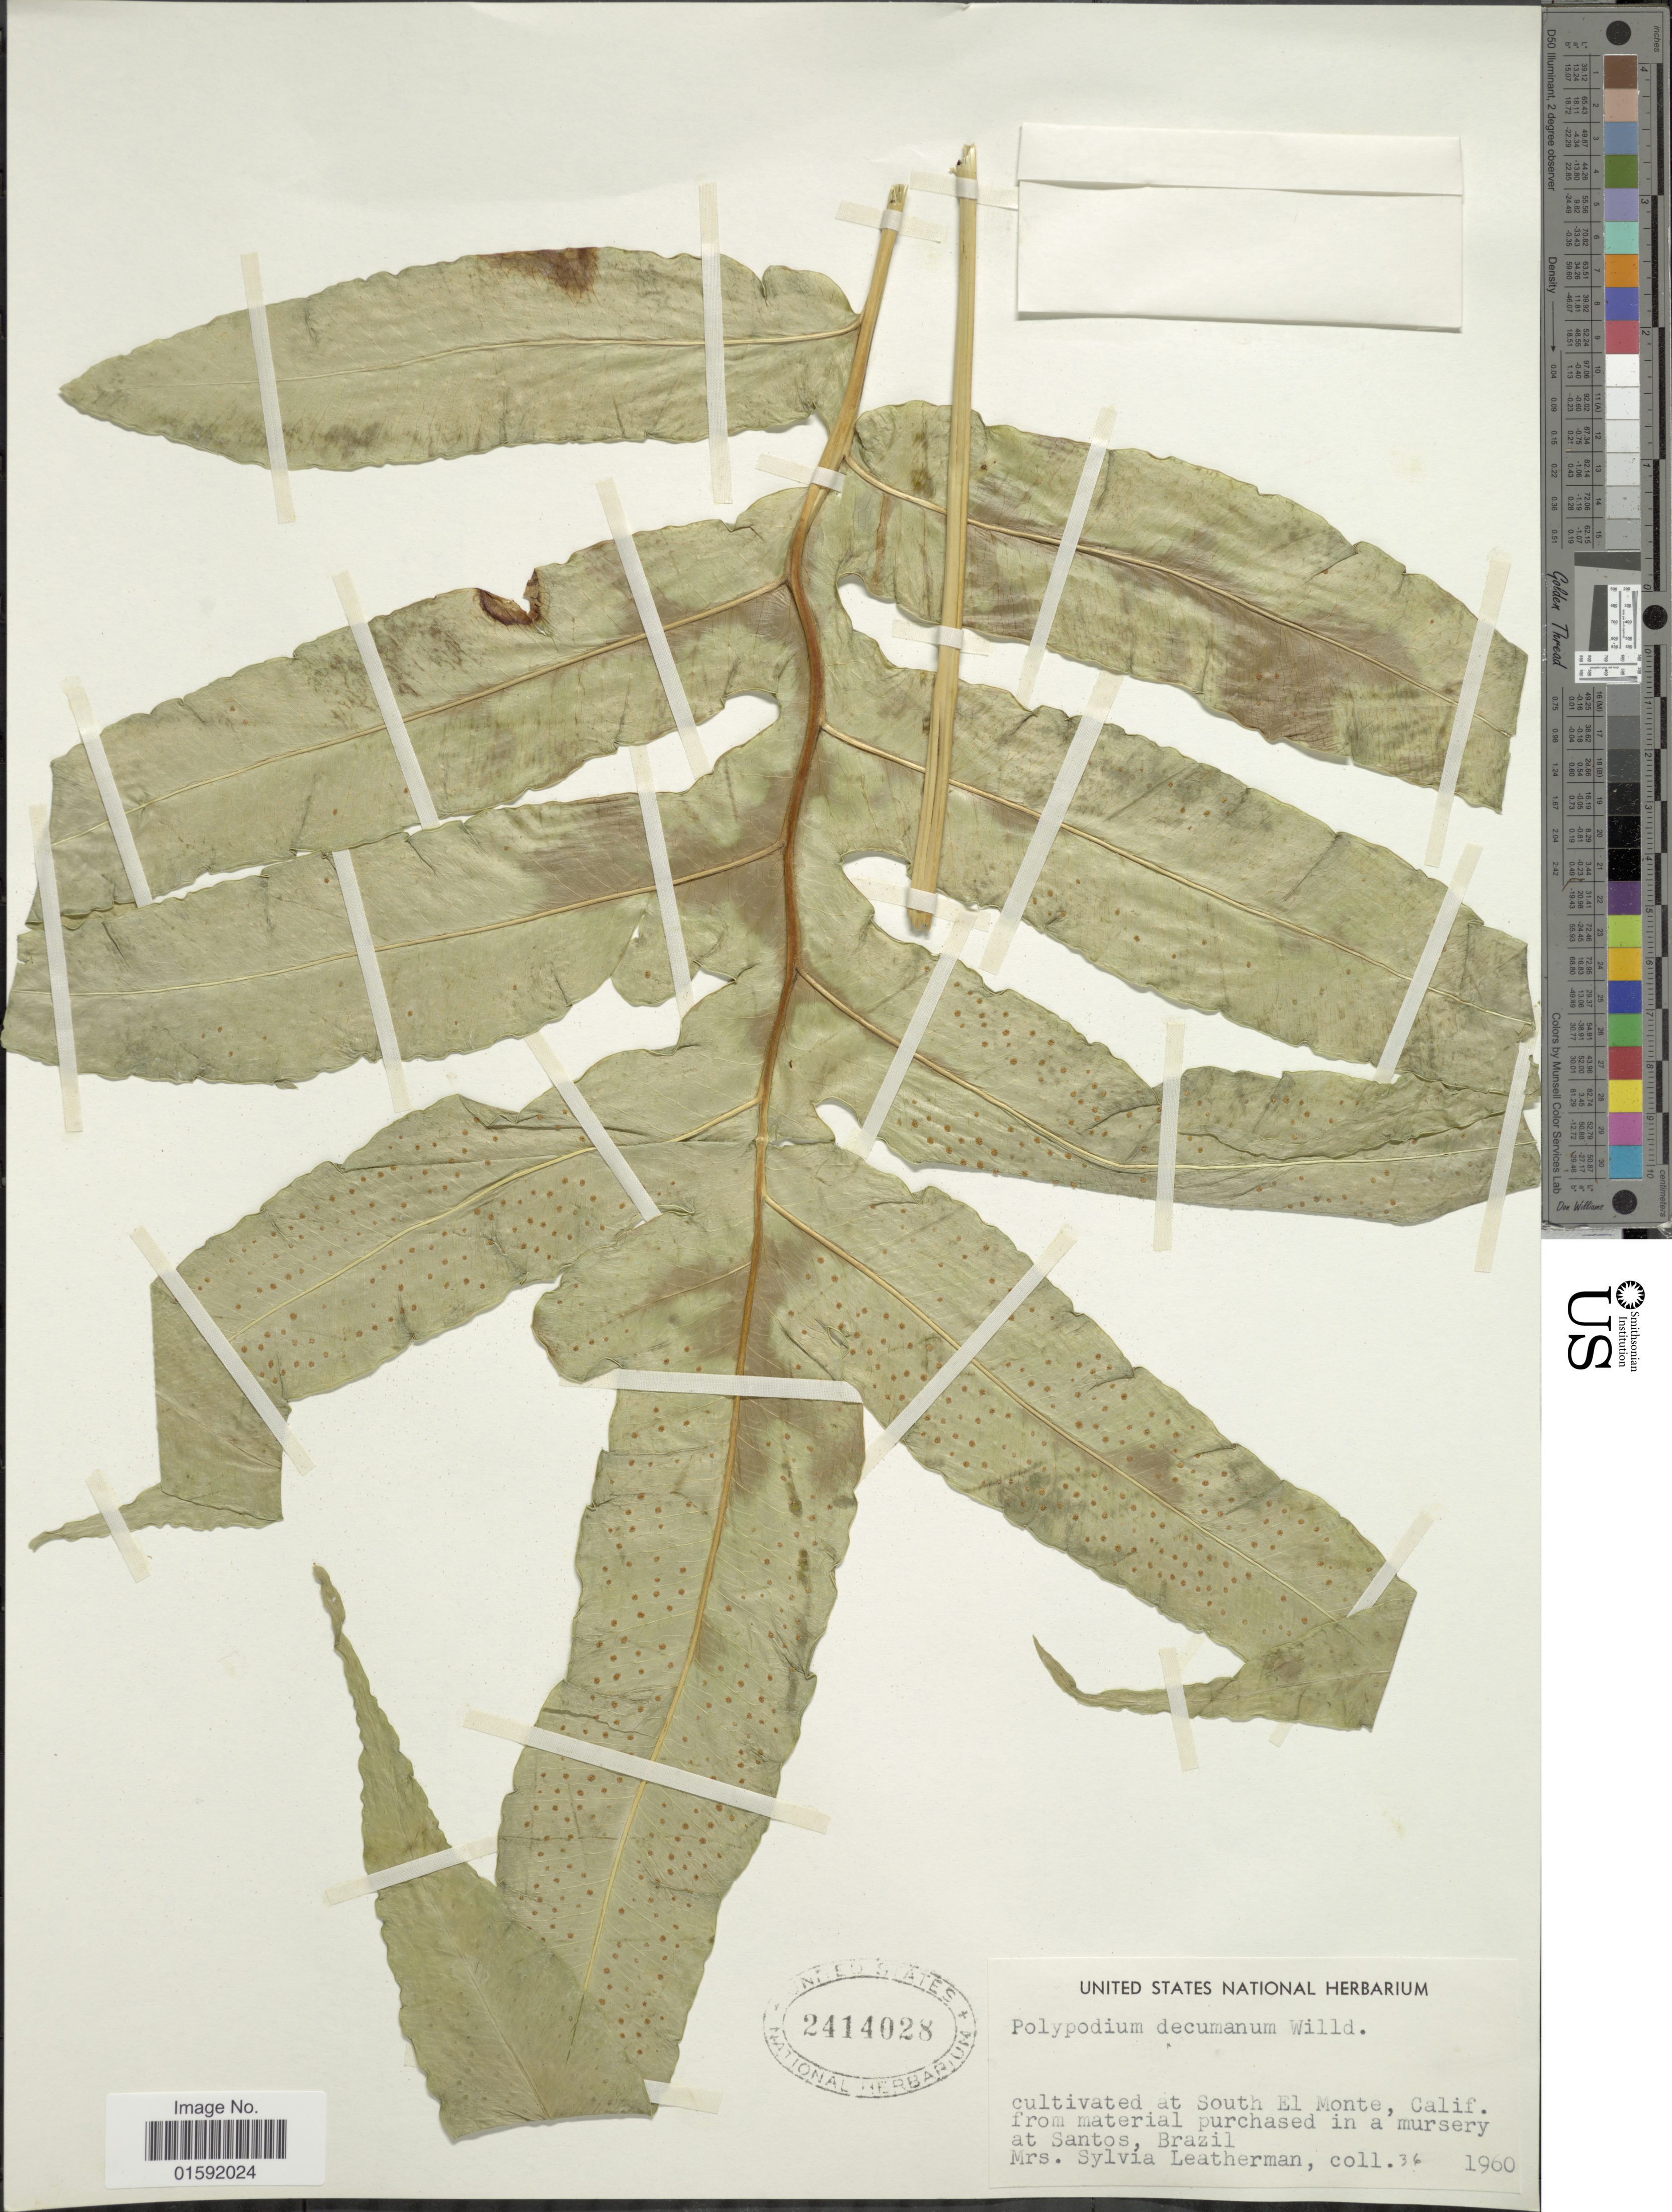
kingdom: Plantae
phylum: Tracheophyta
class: Polypodiopsida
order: Polypodiales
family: Polypodiaceae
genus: Phlebodium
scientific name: Phlebodium decumanum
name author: (Willd.) J. Sm.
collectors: S. Leatherman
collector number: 36*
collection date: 1960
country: United States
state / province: California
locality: South El Monte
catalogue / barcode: US 2414028